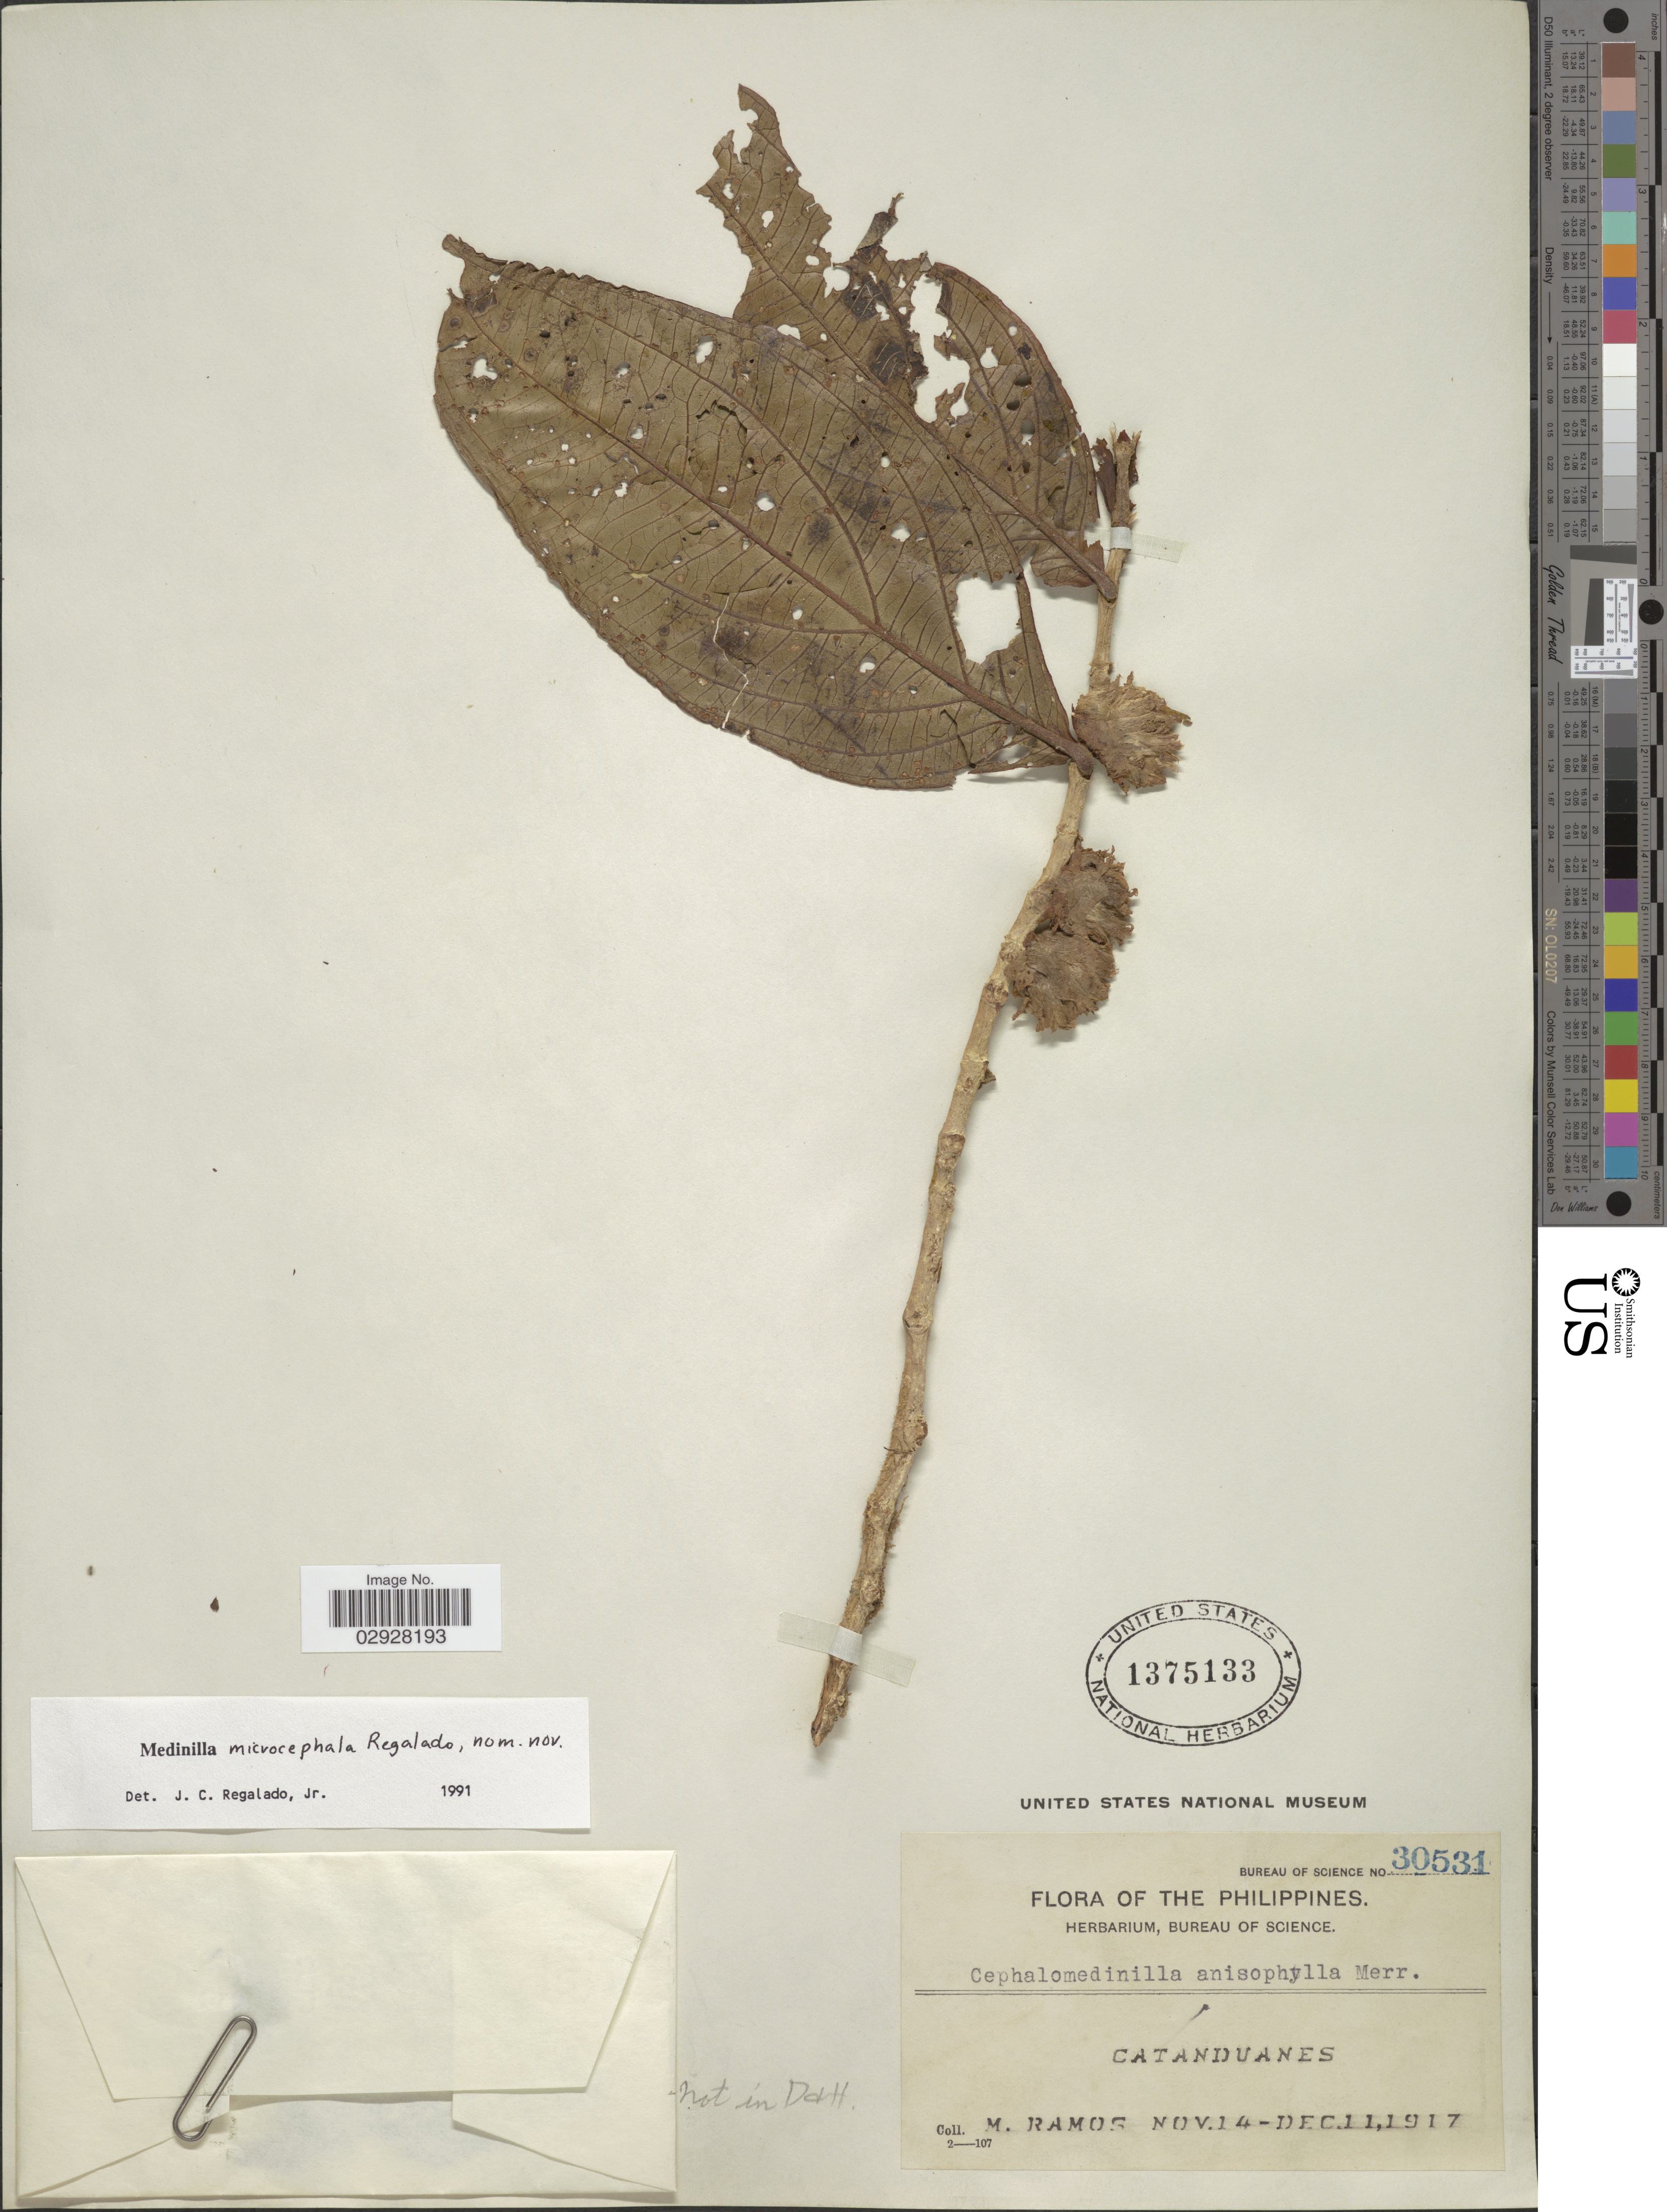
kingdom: Plantae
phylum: Tracheophyta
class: Magnoliopsida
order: Myrtales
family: Melastomataceae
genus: Medinilla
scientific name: Medinilla microcephala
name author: Regalado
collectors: M. Ramos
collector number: Bureau of Science 30531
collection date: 1917-11-14/1917-12-11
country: Philippines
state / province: Bicol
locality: Catanduanes.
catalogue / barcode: US 1375133